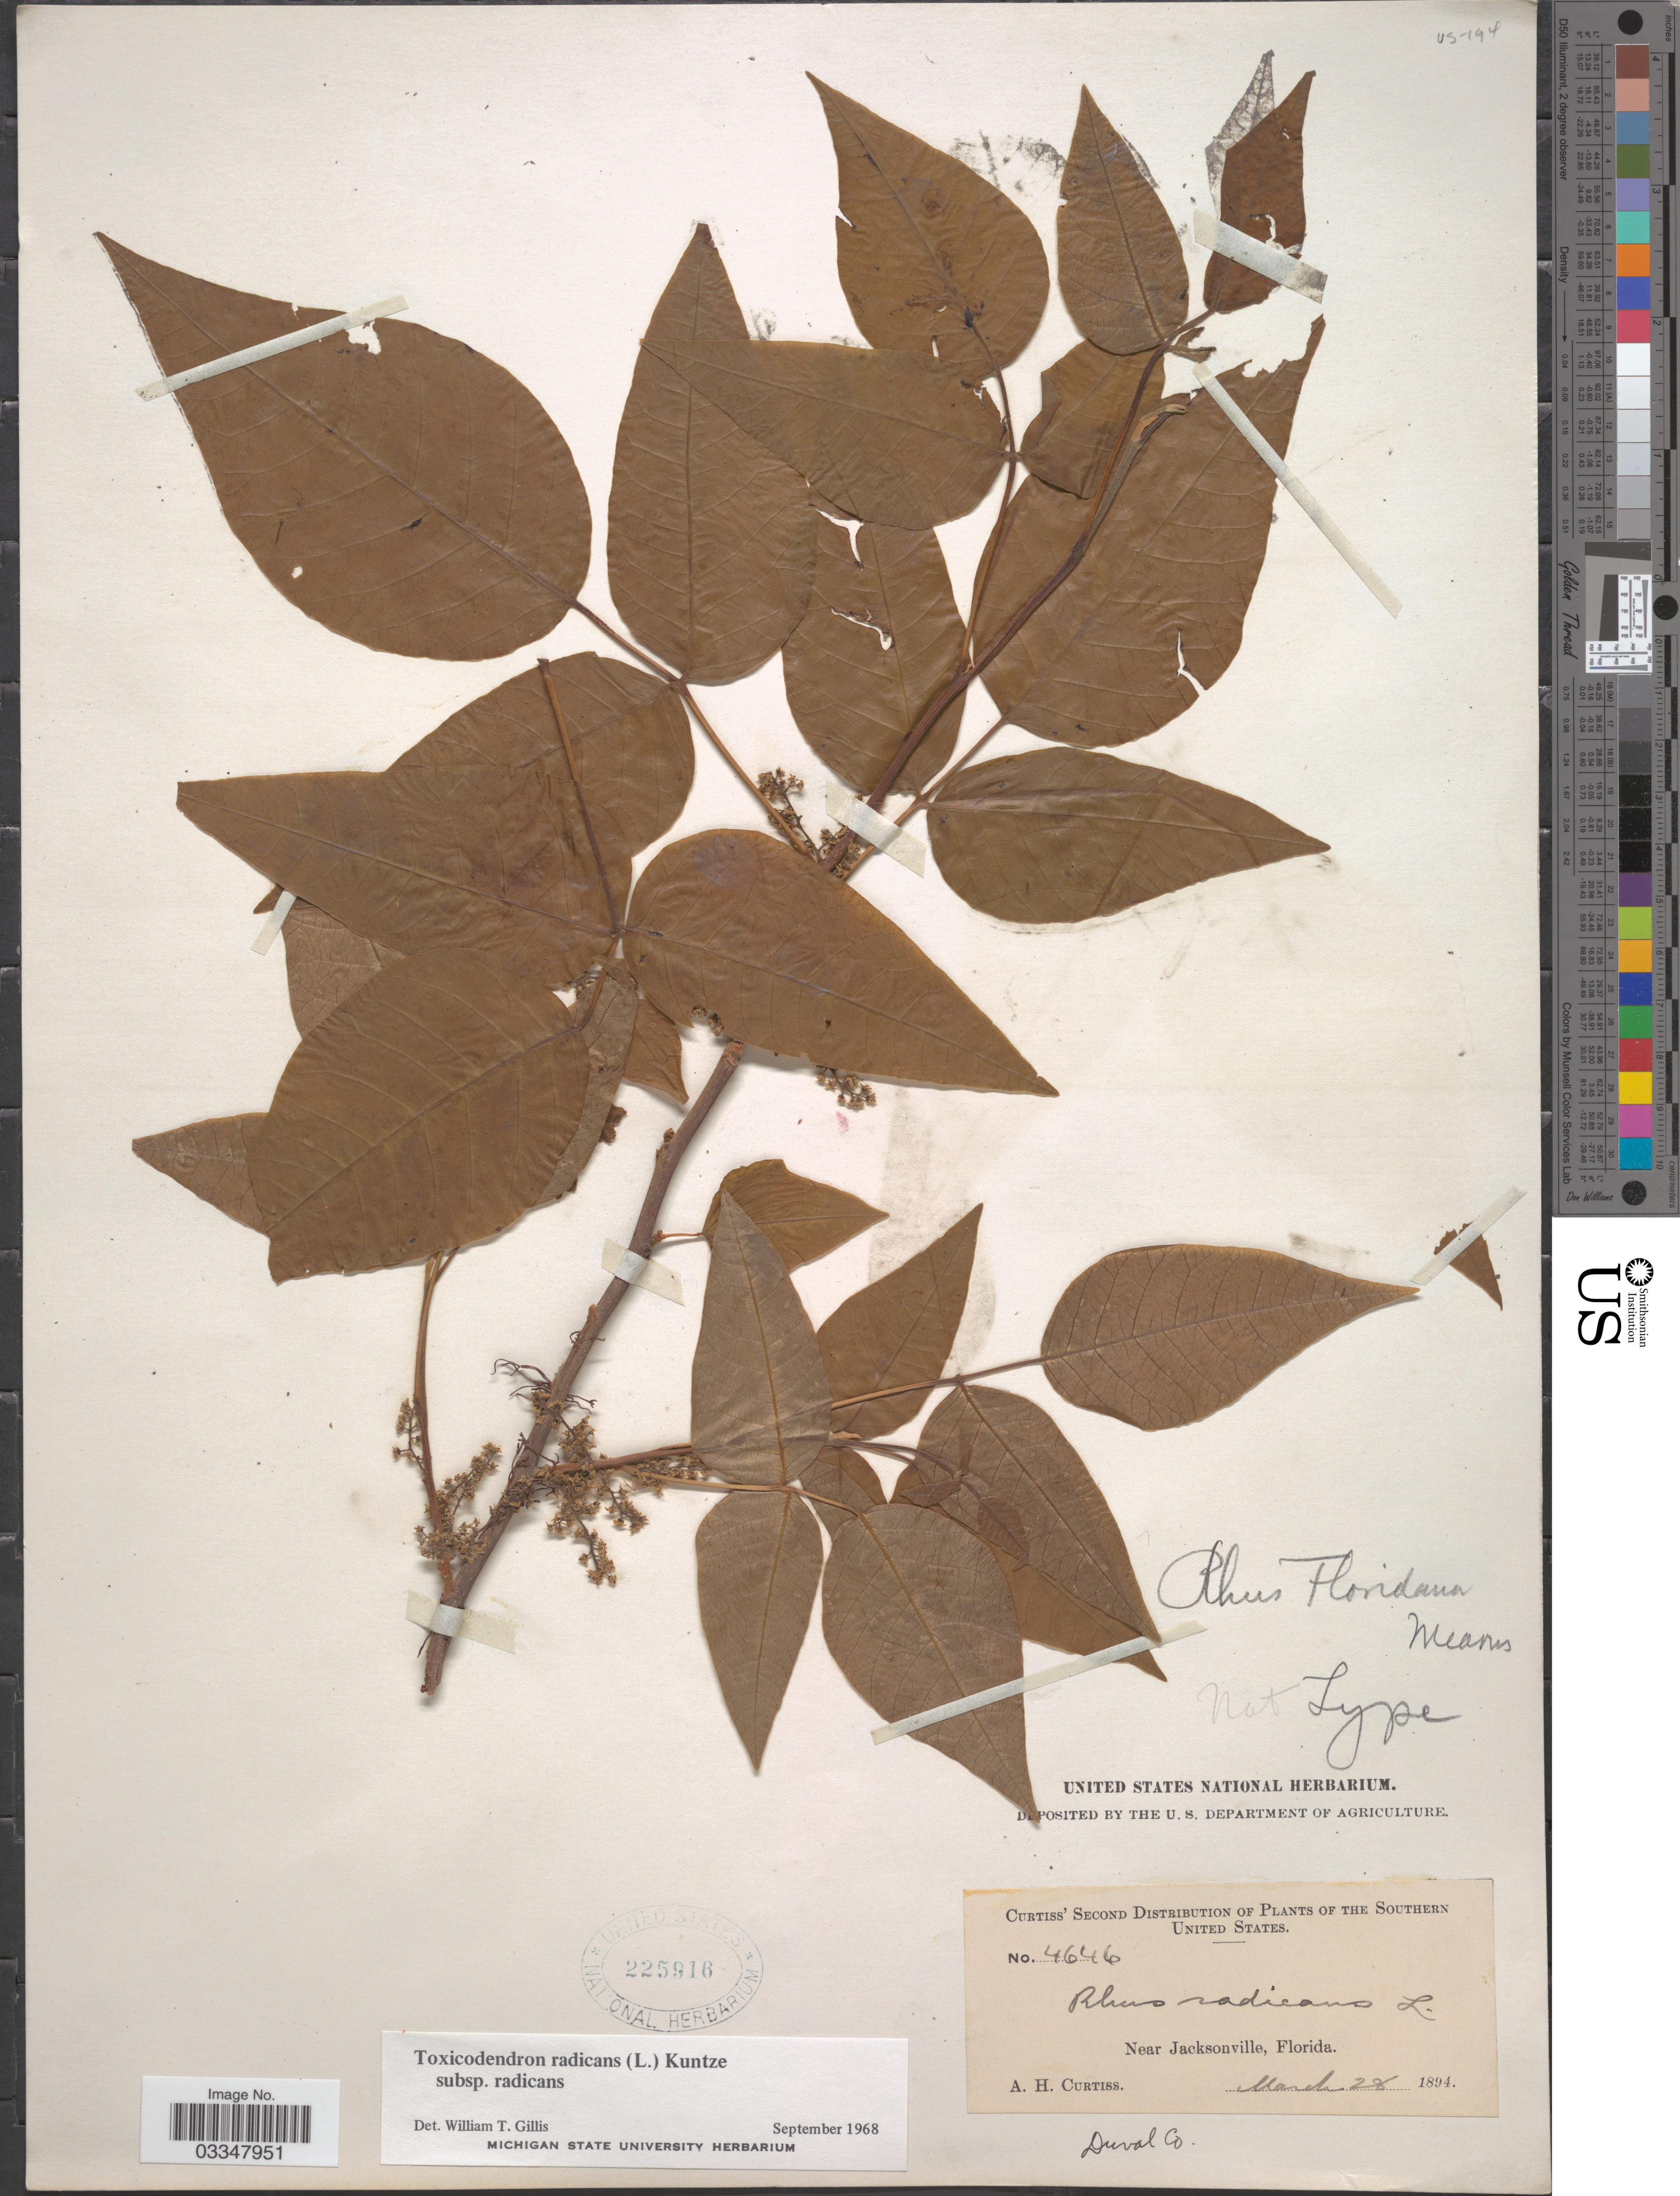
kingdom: Plantae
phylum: Tracheophyta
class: Magnoliopsida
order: Sapindales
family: Anacardiaceae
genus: Toxicodendron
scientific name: Toxicodendron radicans subsp. radicans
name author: (L.) Kuntze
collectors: A. H. Curtiss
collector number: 4646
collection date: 1894-03-28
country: United States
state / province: Florida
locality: Southern United States. Near Jacksonville. Duval Co.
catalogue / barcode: US 225916